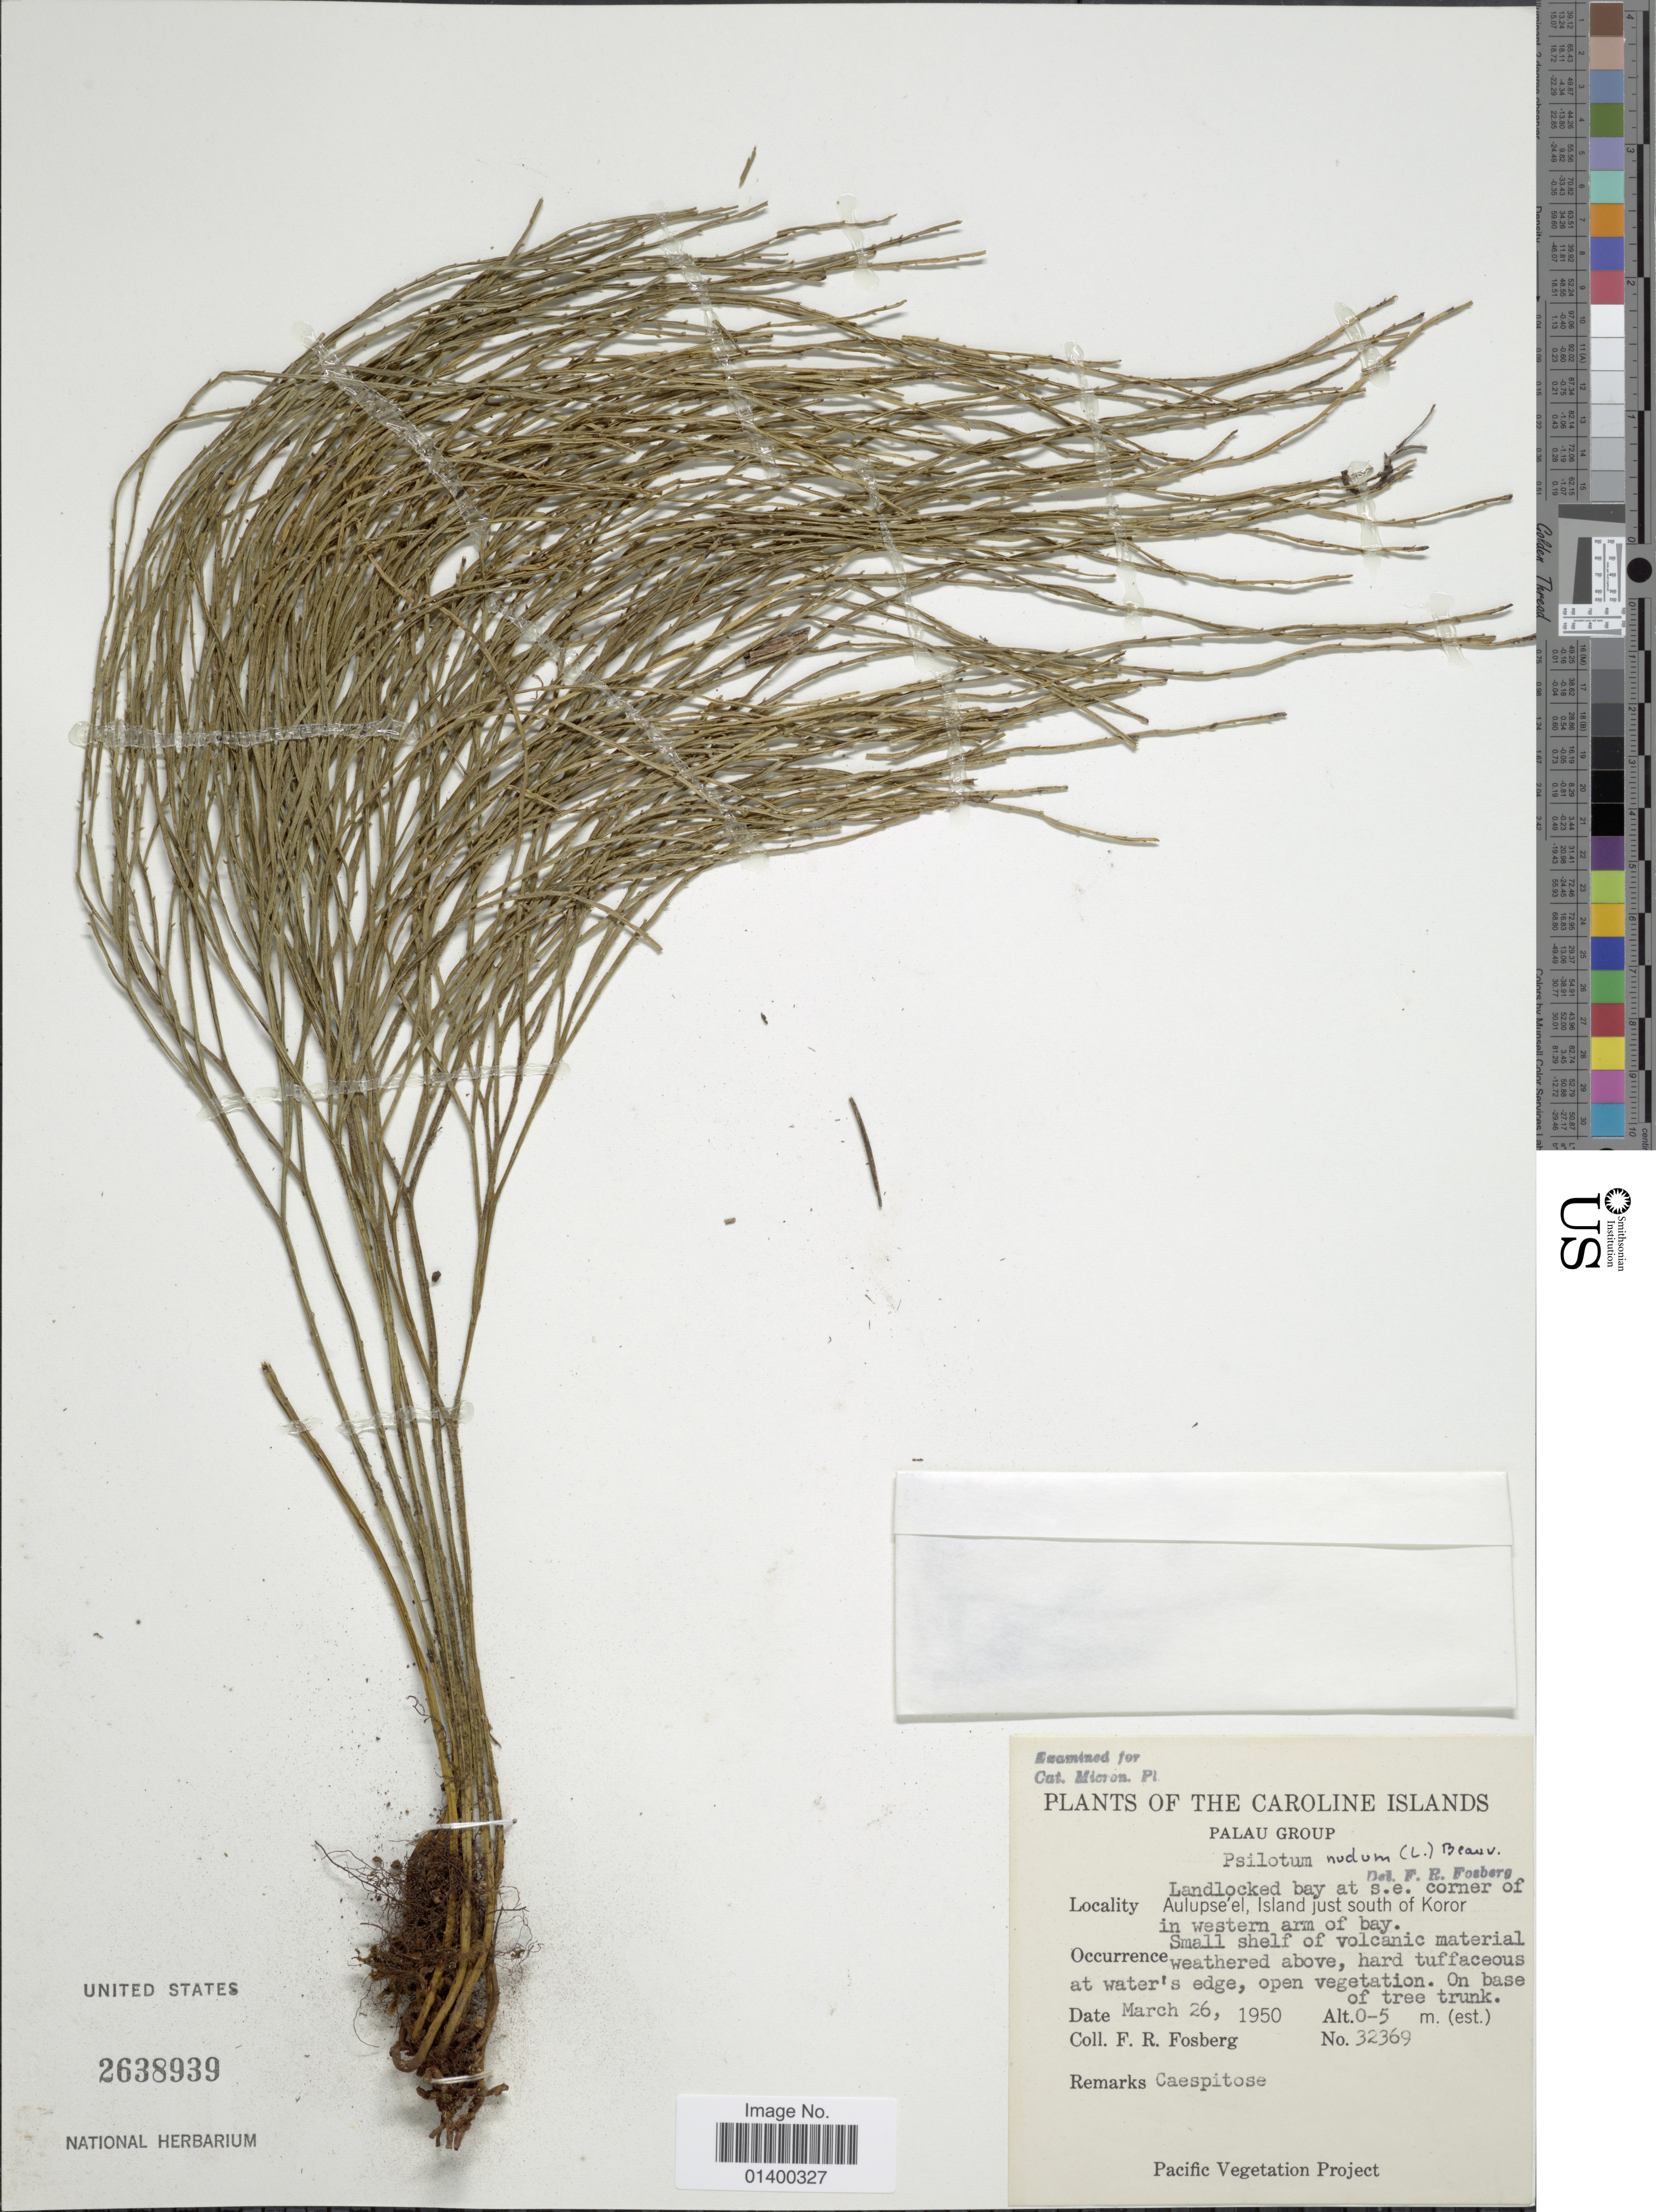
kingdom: Plantae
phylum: Tracheophyta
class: Polypodiopsida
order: Psilotales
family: Psilotaceae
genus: Psilotum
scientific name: Psilotum nudum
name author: (L.) P. Beauv.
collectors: F. R. Fosberg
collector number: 32369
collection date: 1950-03-26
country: Palau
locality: Caroline Islands, Palau Group, Aulupse'el, island just north of Koror in western arm of bay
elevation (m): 0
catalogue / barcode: US 2638939